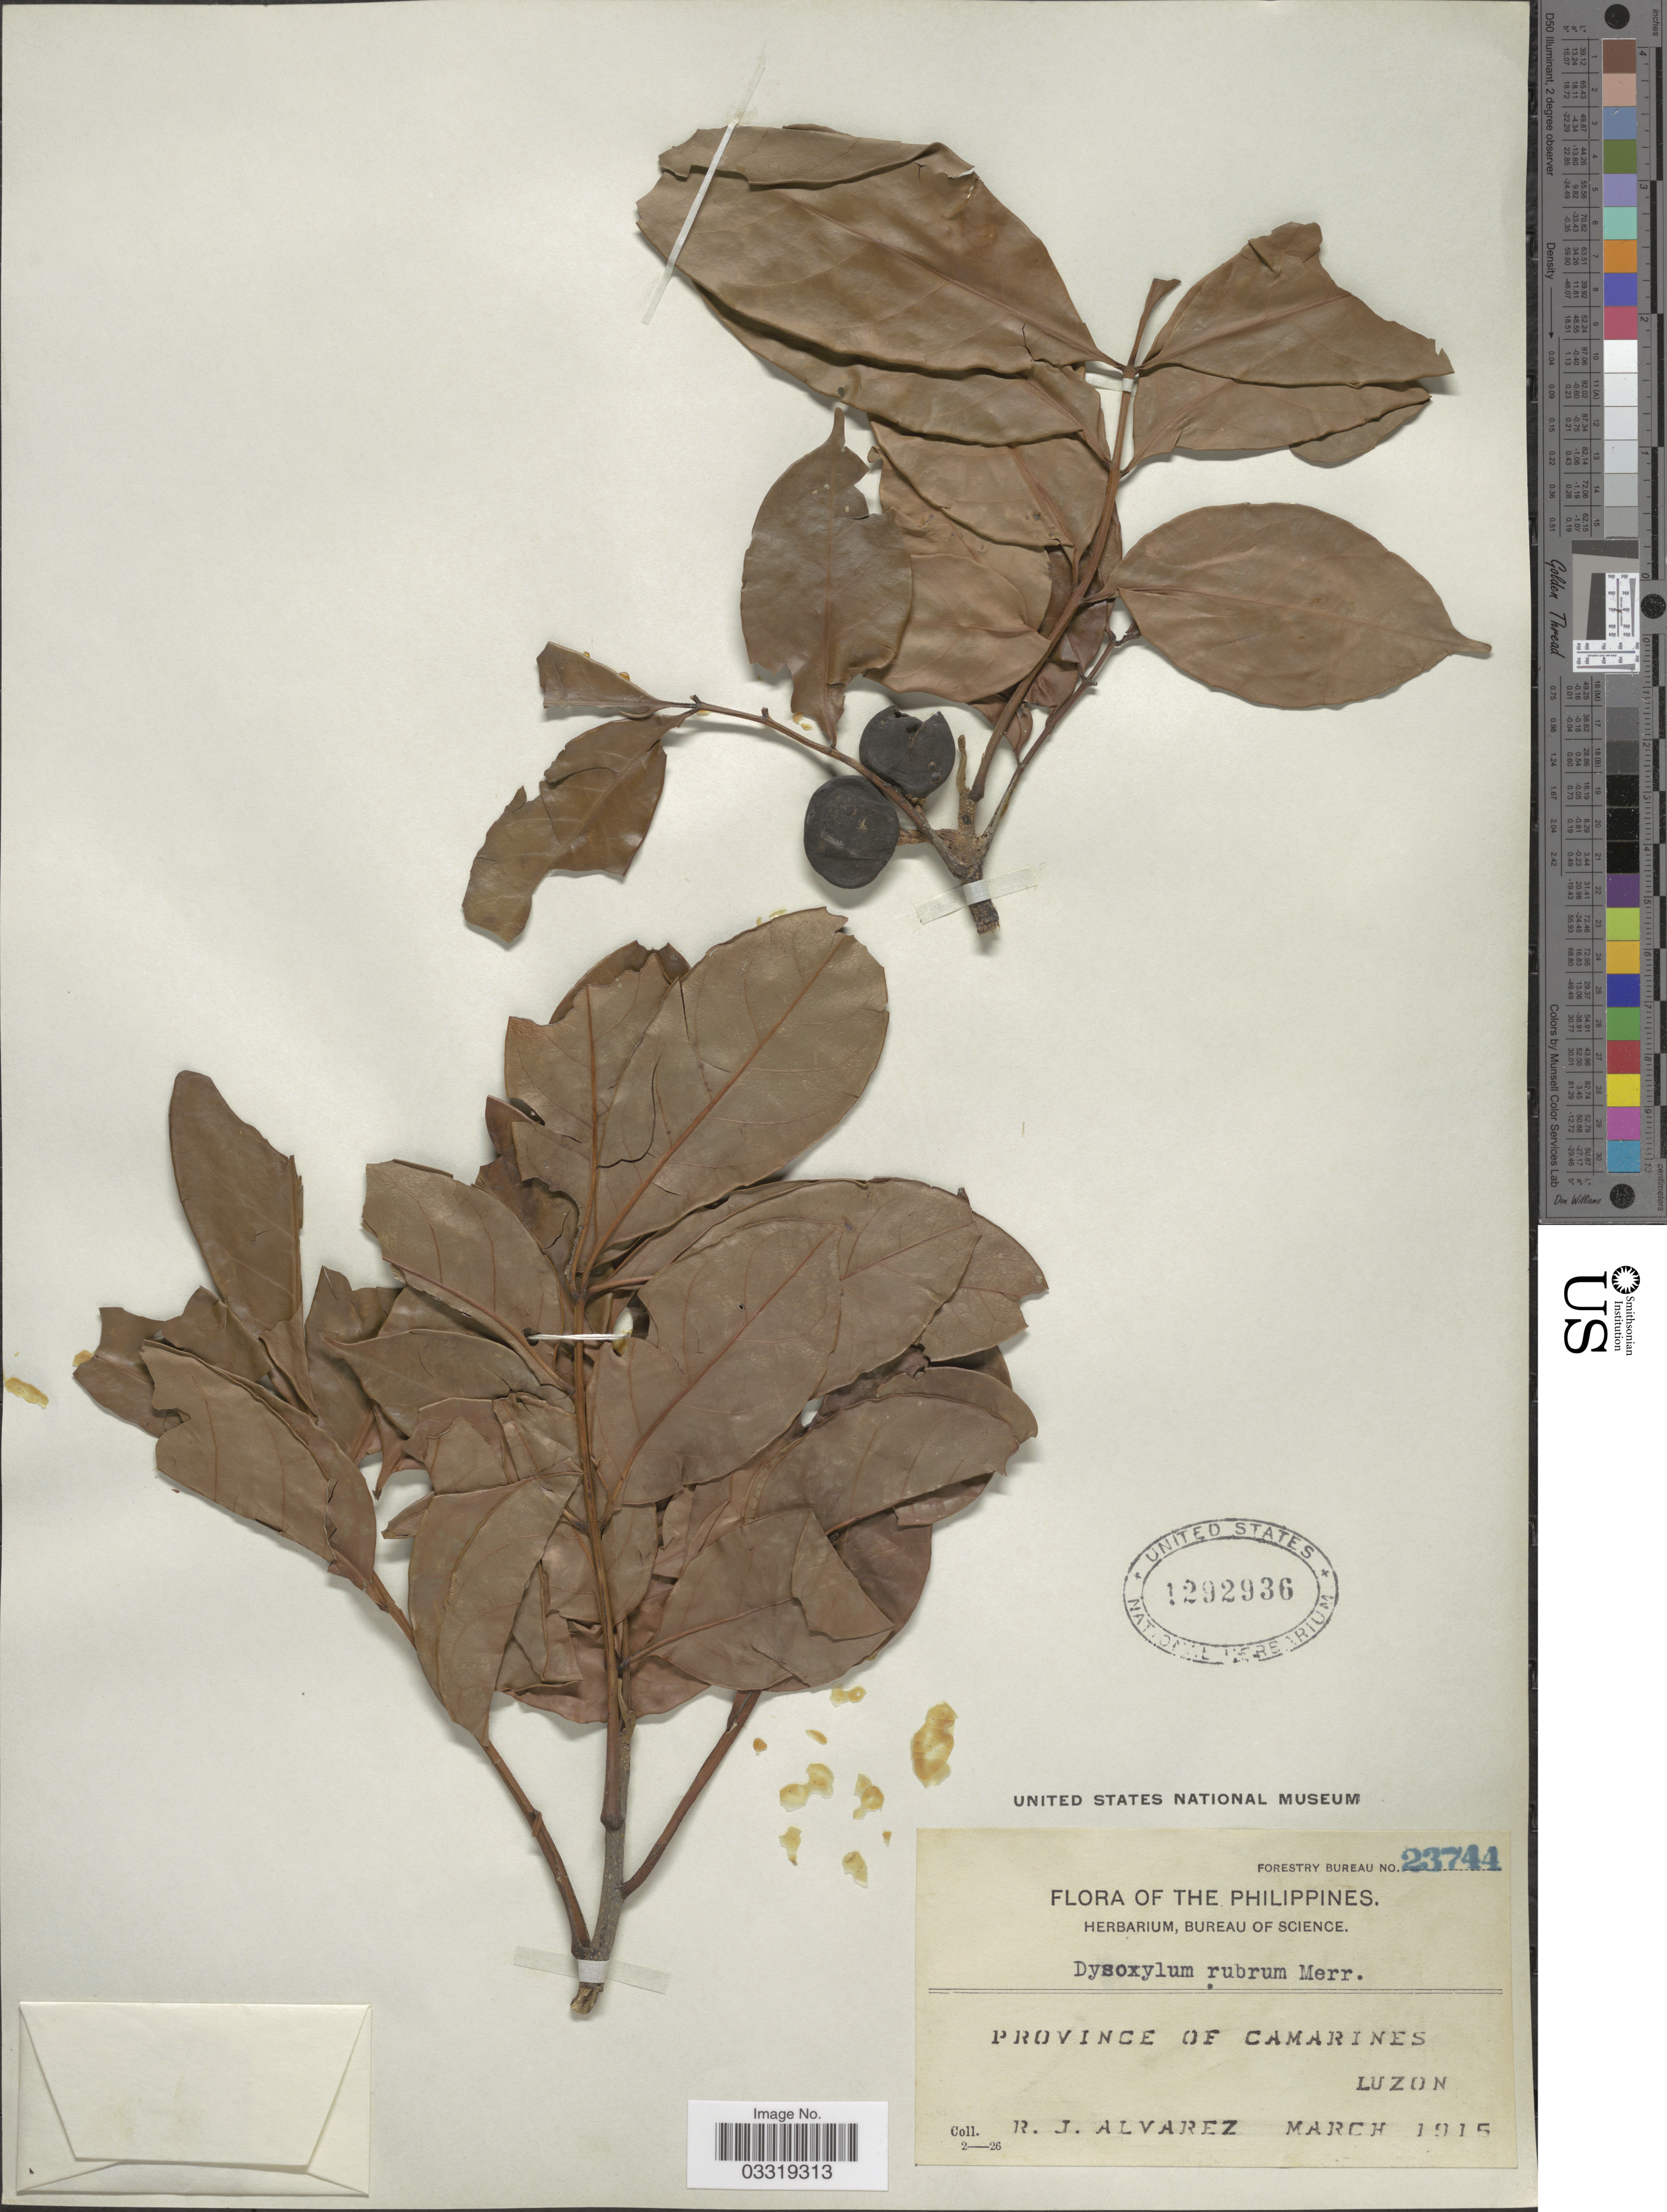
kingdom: Plantae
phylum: Tracheophyta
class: Magnoliopsida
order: Sapindales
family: Meliaceae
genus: Goniocheton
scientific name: Goniocheton arborescens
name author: Blume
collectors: R. Alvarez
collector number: Forestry Bureau 23744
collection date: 1915-03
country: Philippines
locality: Province of Camarines, Luzon.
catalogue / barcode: US 1292936